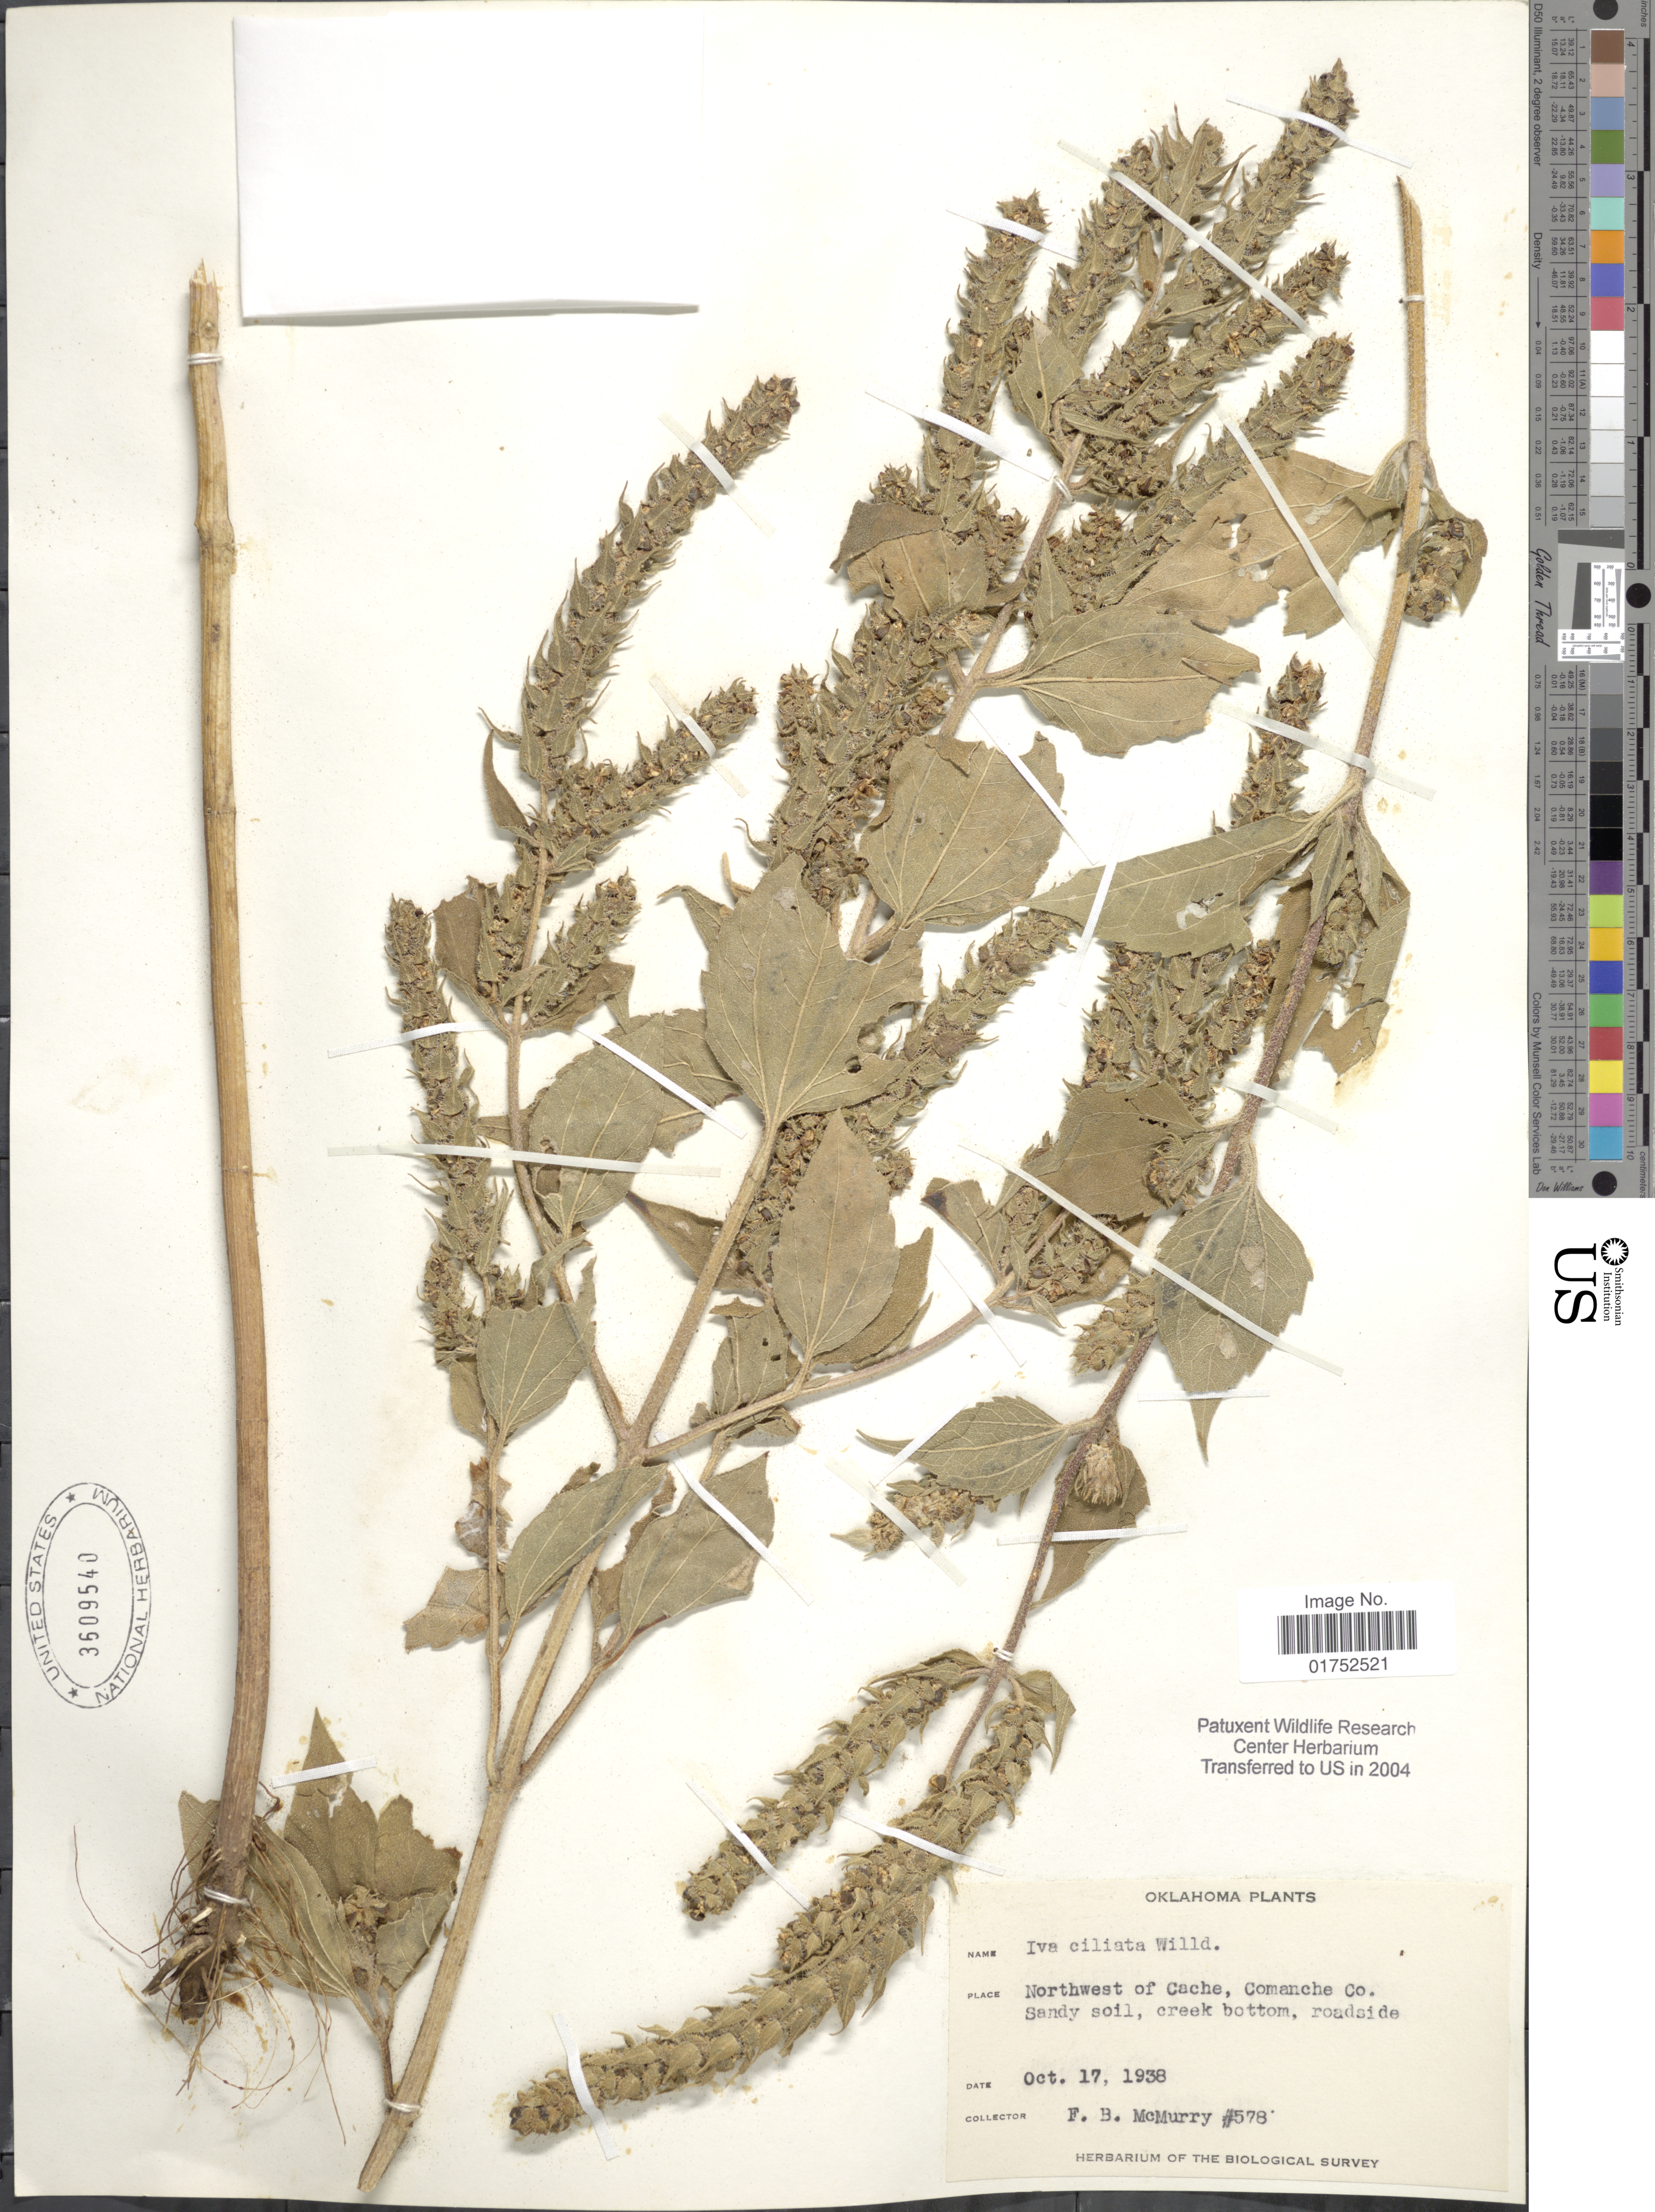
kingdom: Plantae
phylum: Tracheophyta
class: Magnoliopsida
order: Asterales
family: Asteraceae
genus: Iva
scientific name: Iva annua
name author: L.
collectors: F. B. McMurry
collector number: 578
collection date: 1938-10-17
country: United States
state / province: Oklahoma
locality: Northwest of Cache, Comanche Co.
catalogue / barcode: US 3609540